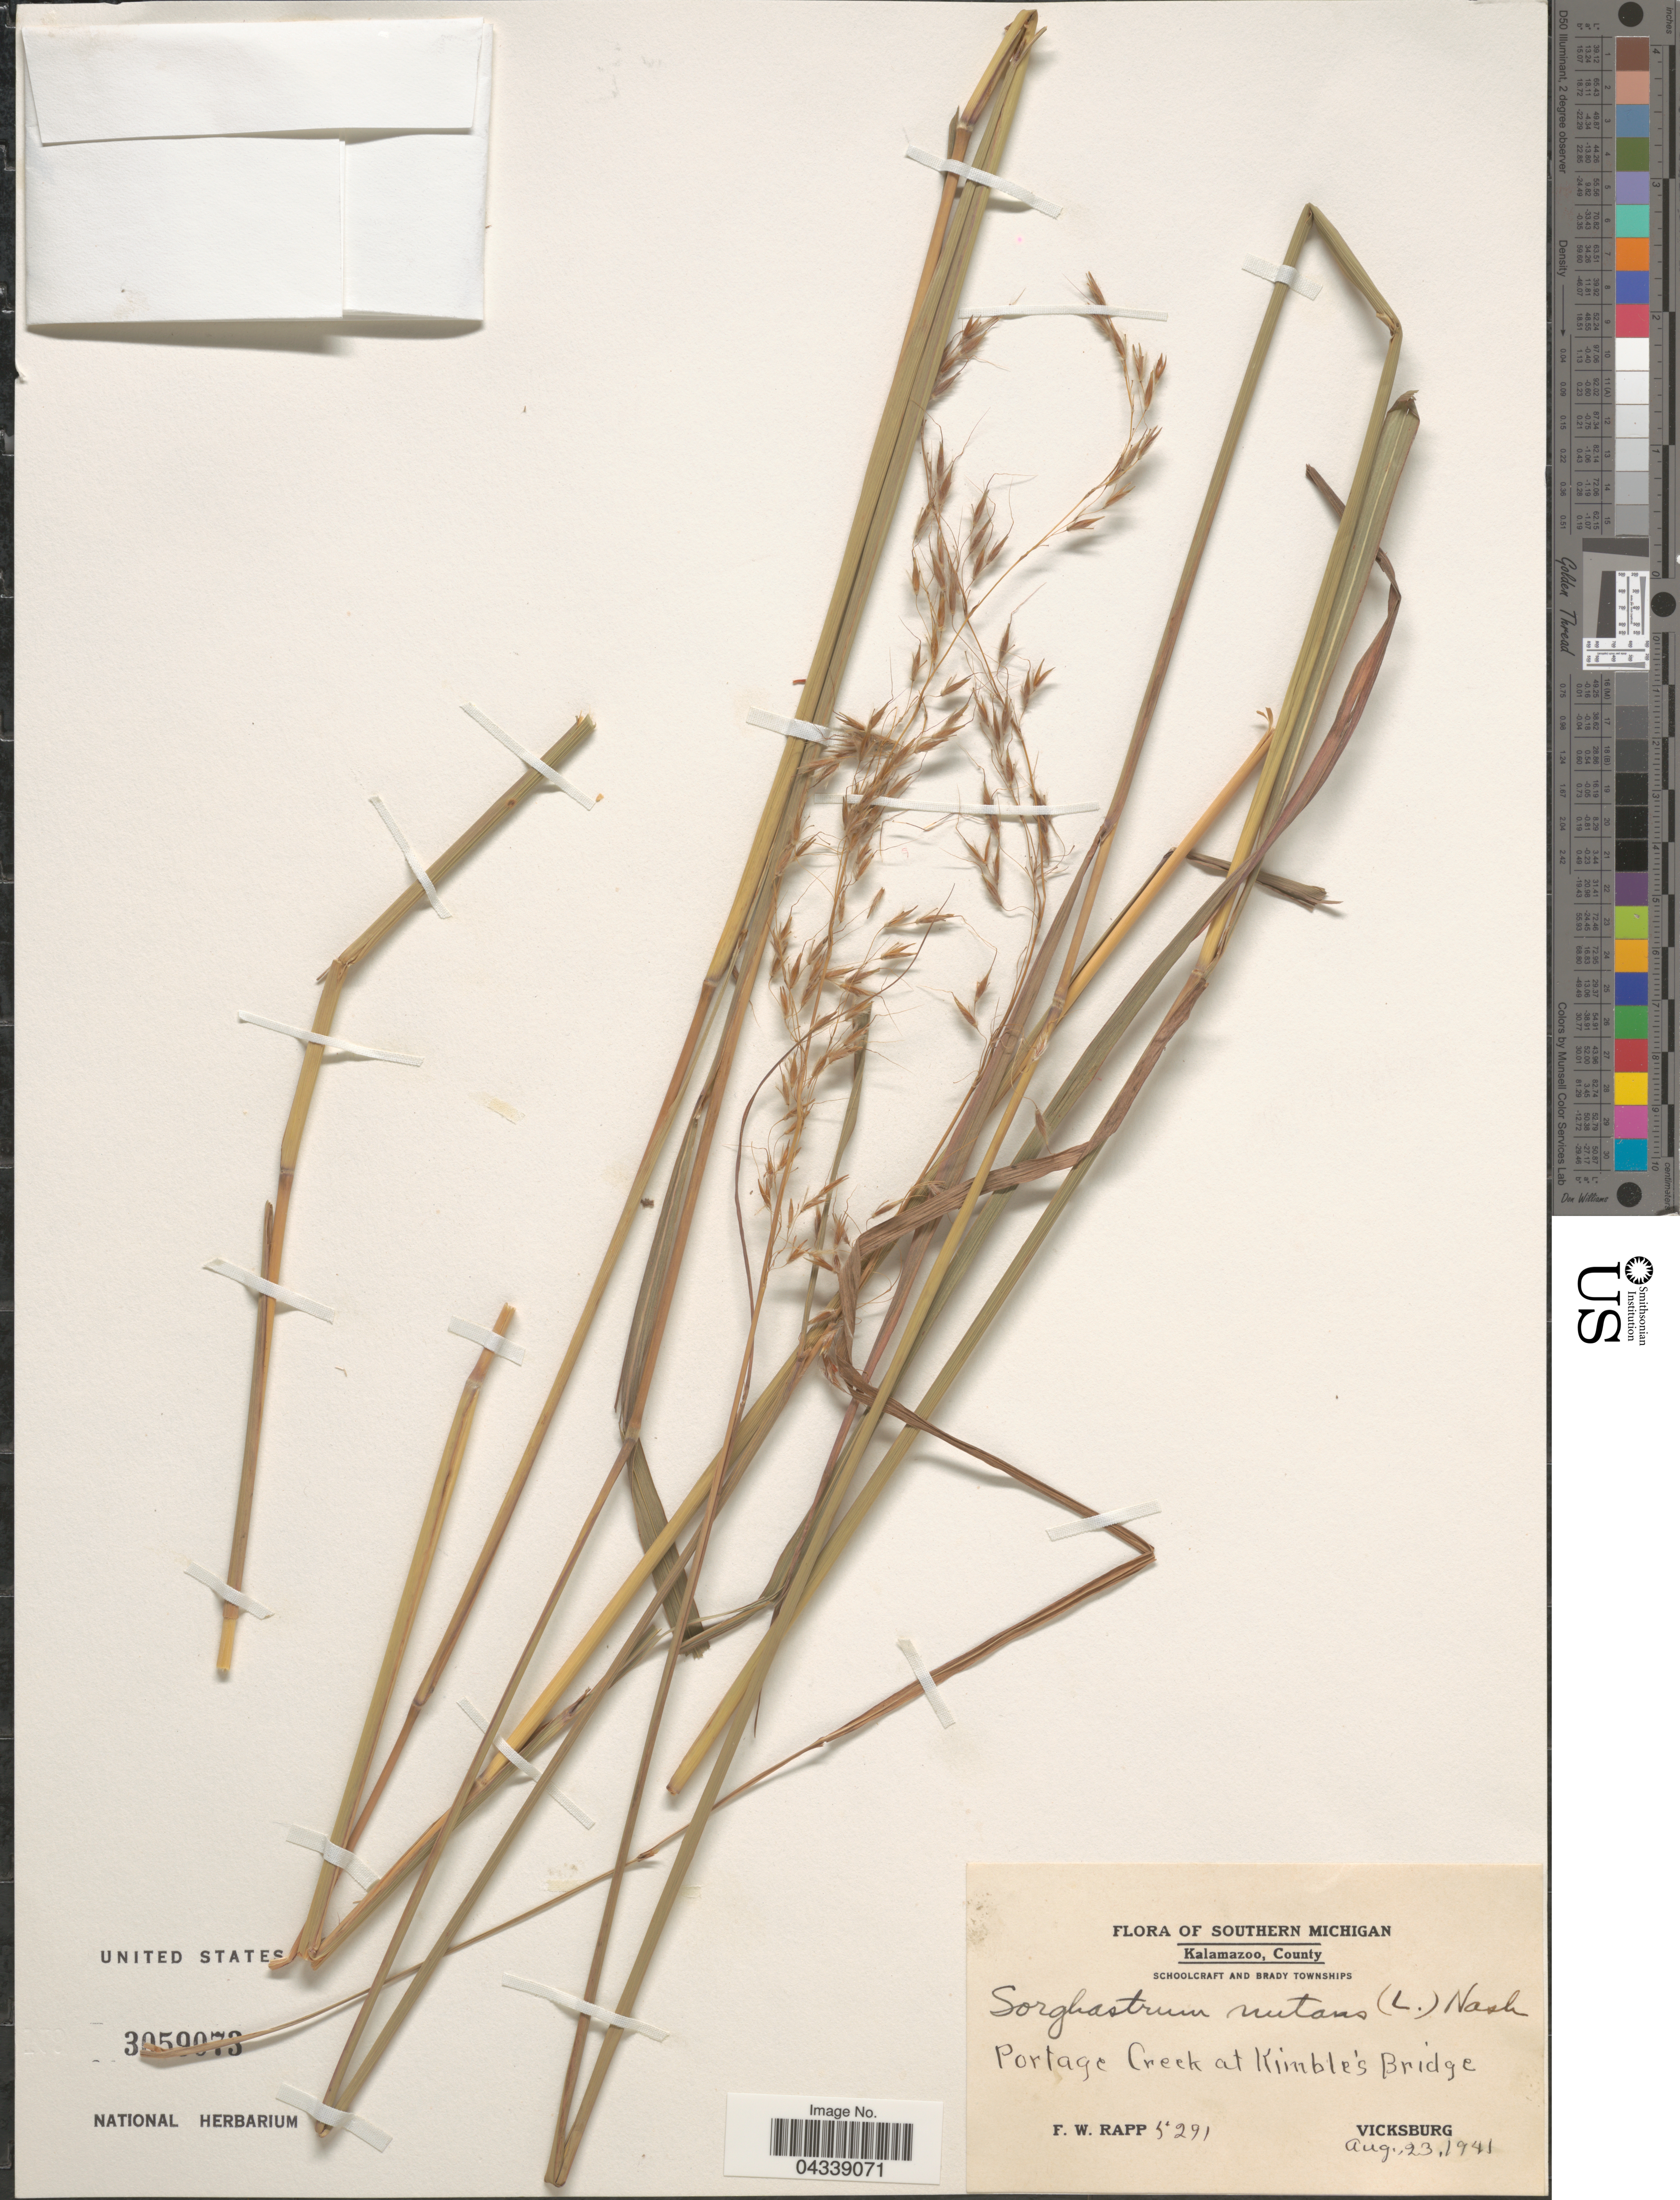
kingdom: Plantae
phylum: Tracheophyta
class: Liliopsida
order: Poales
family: Poaceae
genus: Sorghastrum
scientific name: Sorghastrum nutans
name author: (L.) Nash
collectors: F. Rapp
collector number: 5291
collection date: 1941-08-23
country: United States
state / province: Michigan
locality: Southern Michigan. Kalamazoo County. Schoolcraft and Brady Townships. Portage Creek at Kimble's Bridge. Vicksburg.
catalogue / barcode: US 3059073